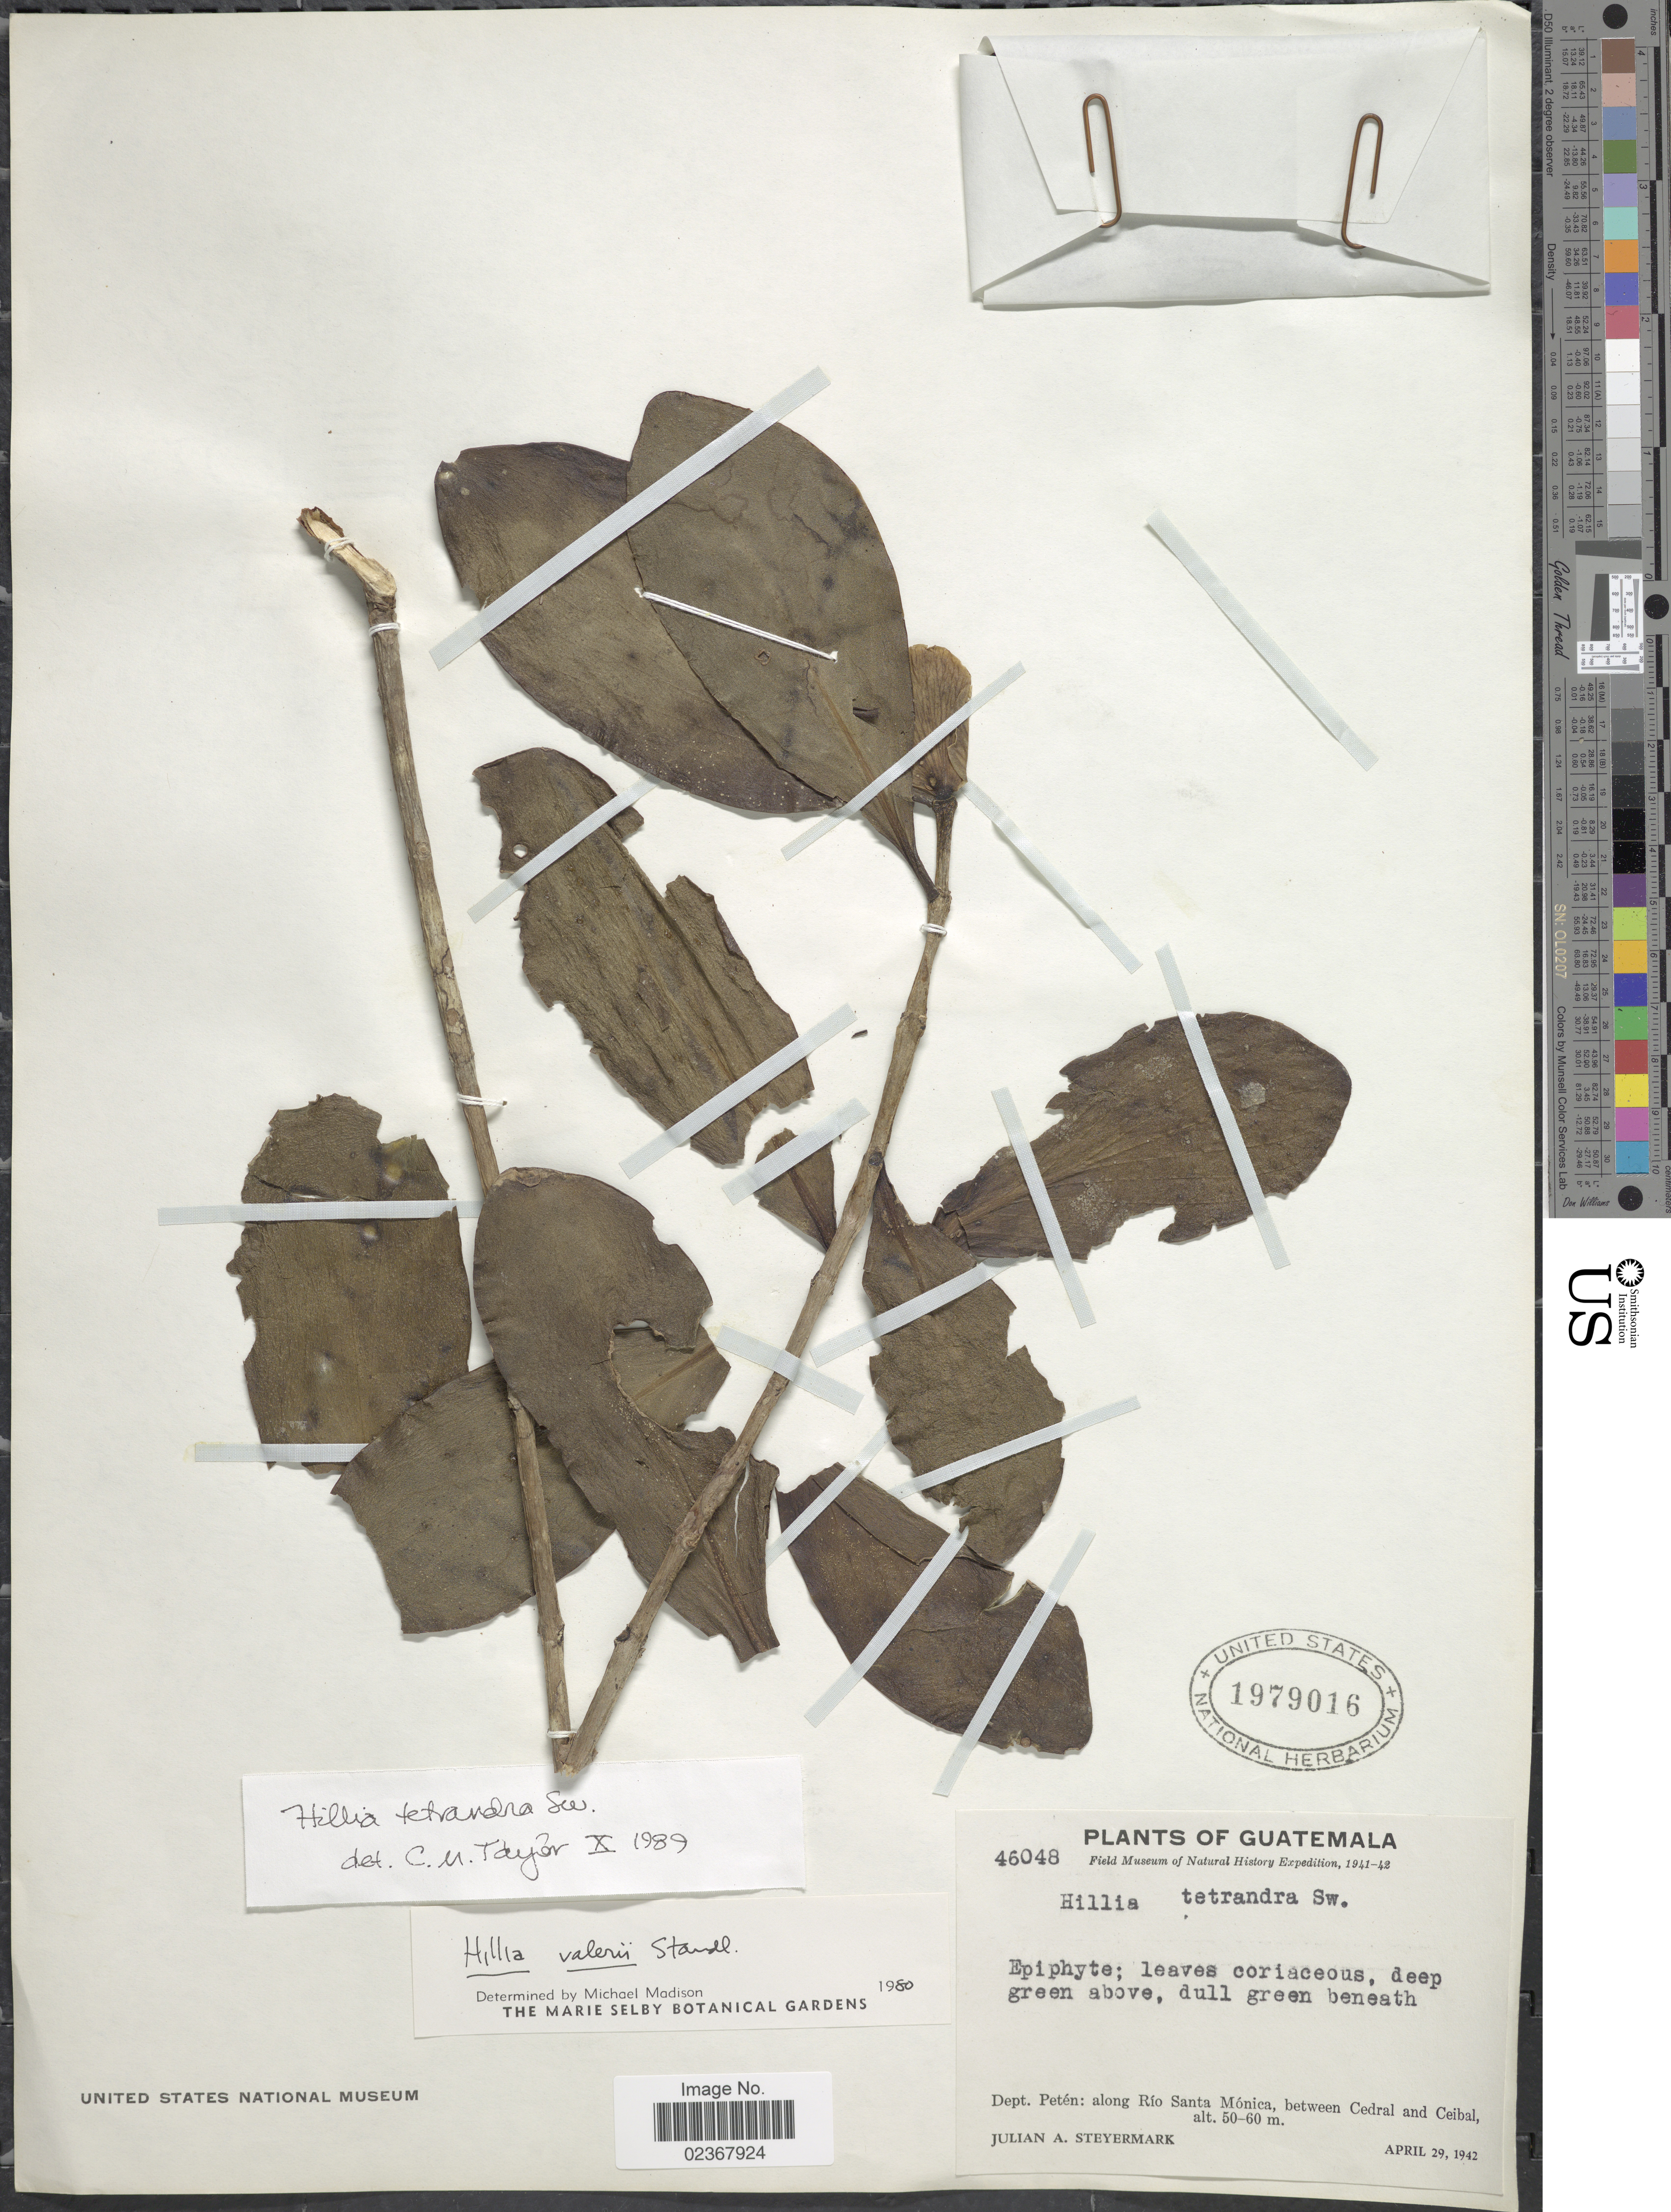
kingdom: Plantae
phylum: Tracheophyta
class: Magnoliopsida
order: Gentianales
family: Rubiaceae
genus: Hillia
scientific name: Hillia tetrandra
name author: Sw.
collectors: J. Steyermark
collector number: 46048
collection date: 1942-04-29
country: Guatemala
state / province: El Petén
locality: Dept. Peten: along Rio Santa Monica, between Cedral and Ceibal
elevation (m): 50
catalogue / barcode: US 1979016